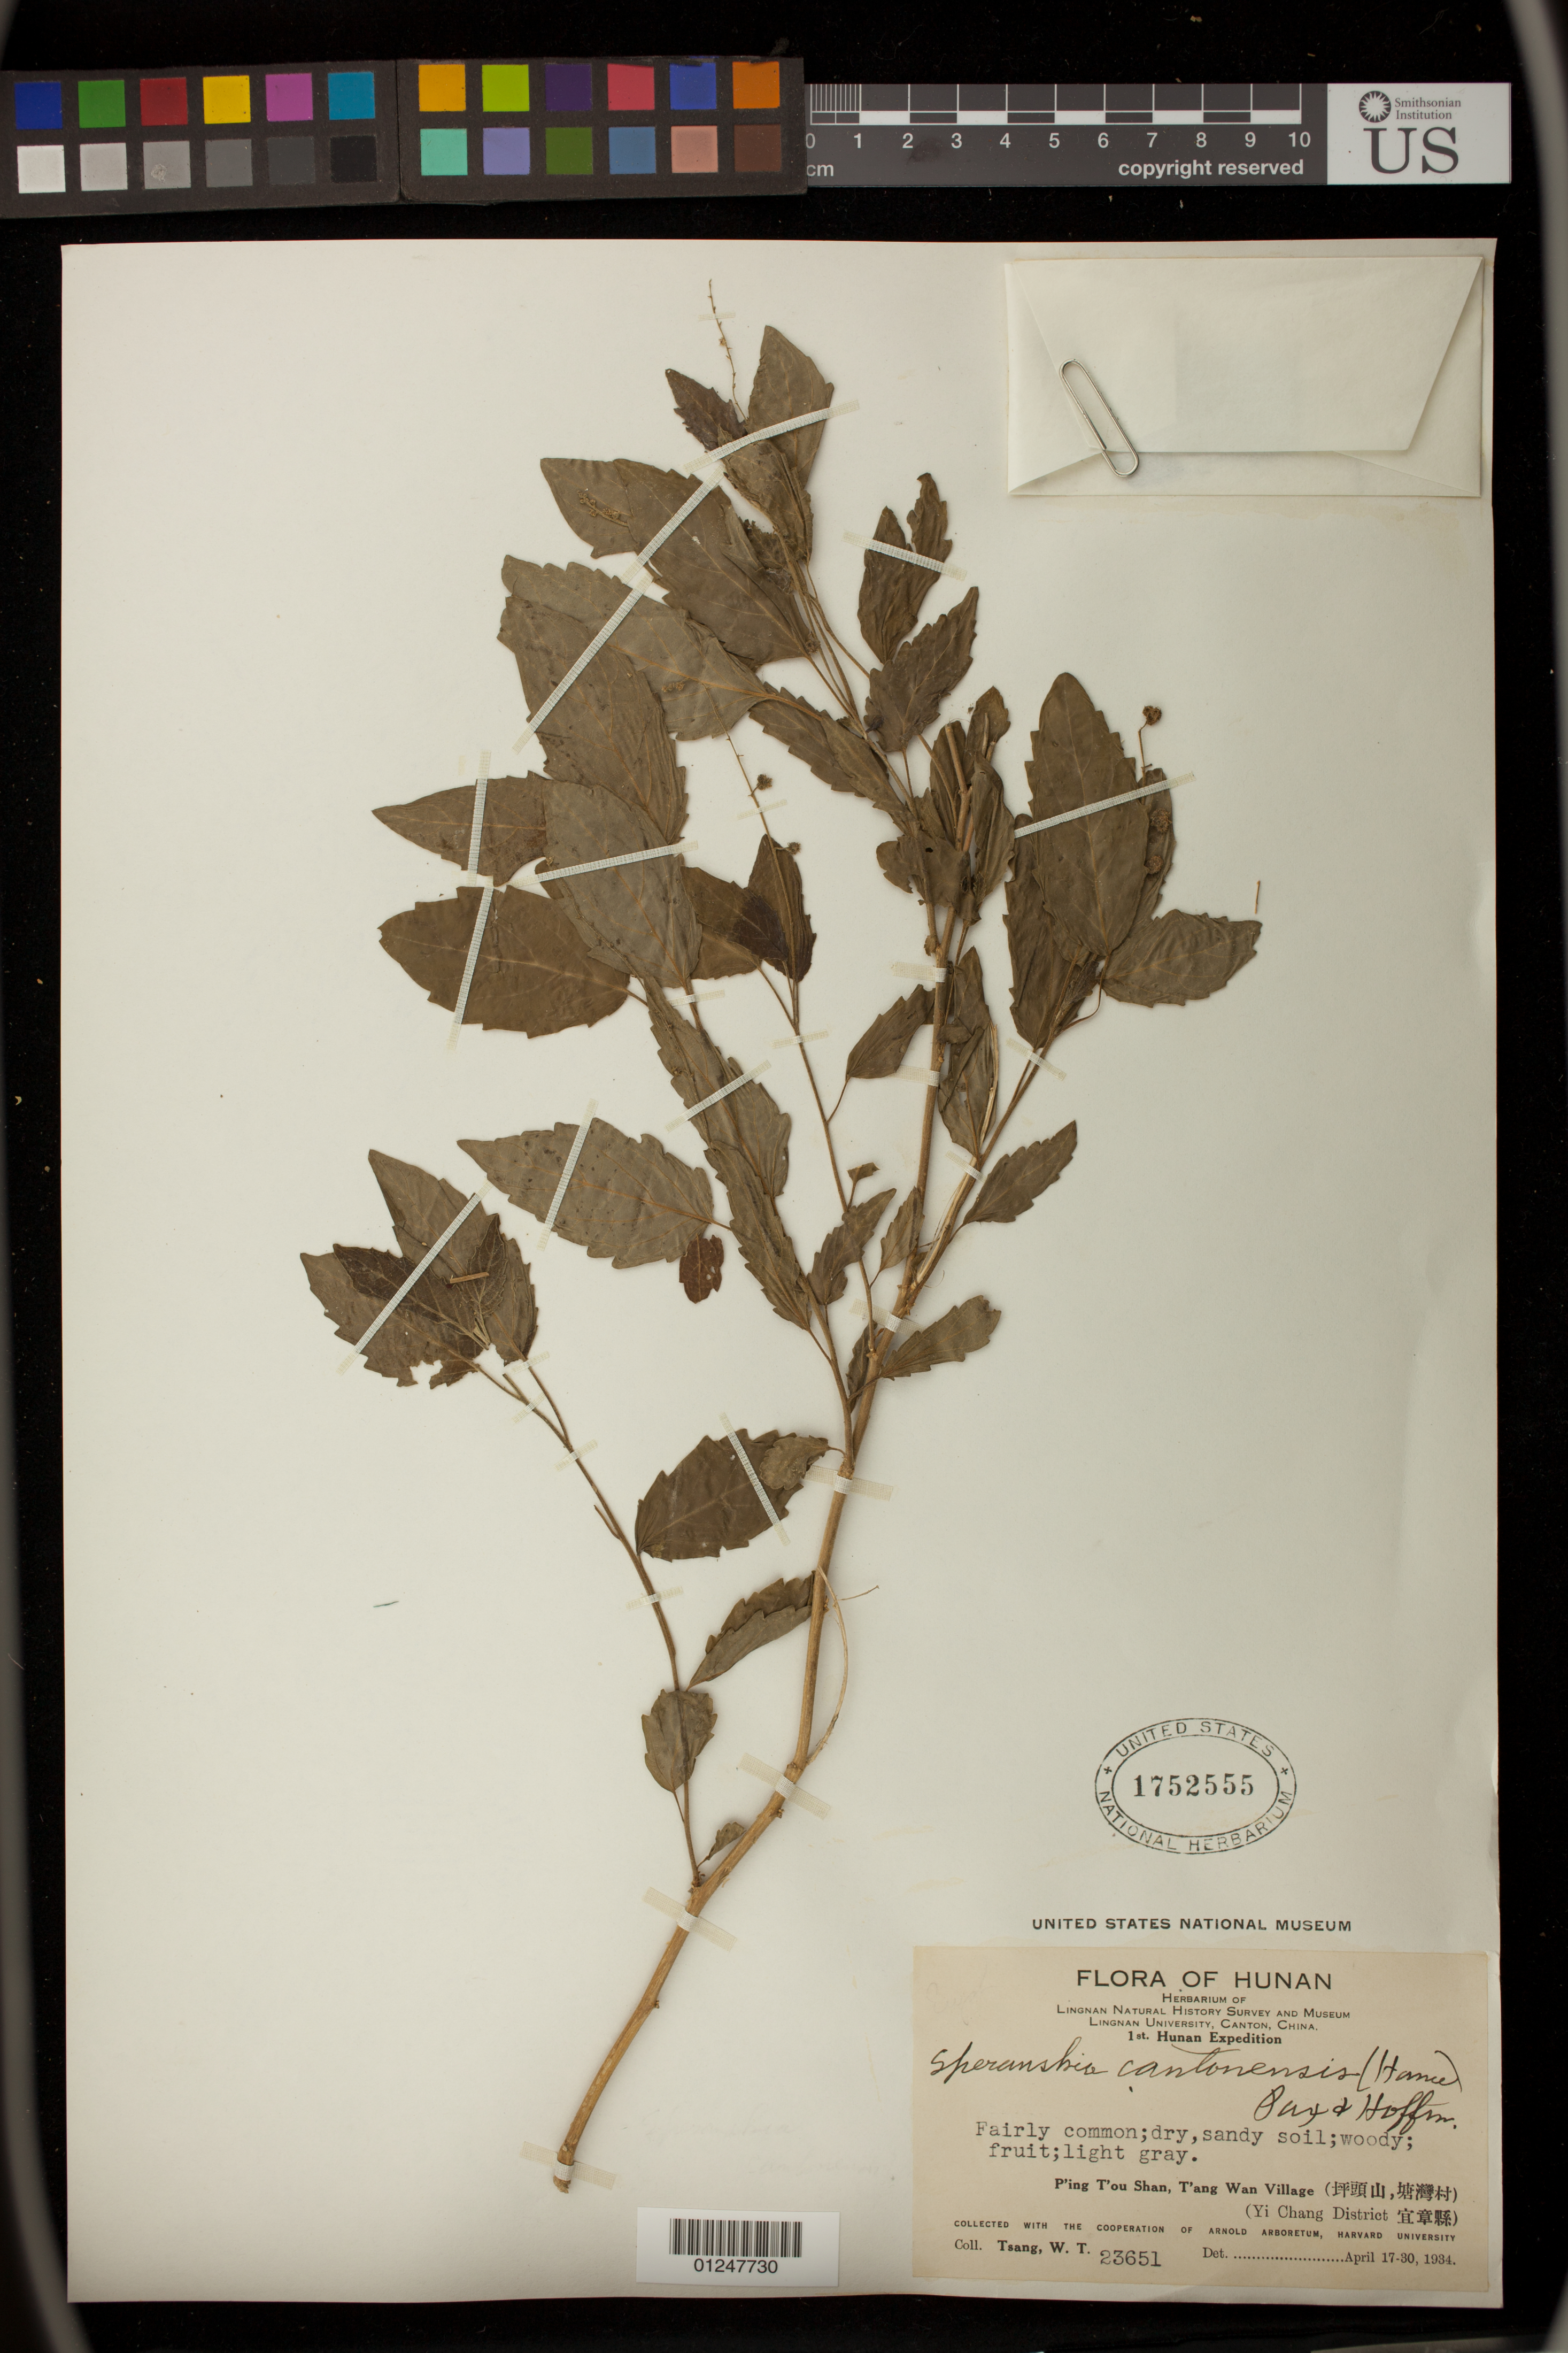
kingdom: Plantae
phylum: Tracheophyta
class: Magnoliopsida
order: Malpighiales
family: Euphorbiaceae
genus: Speranskia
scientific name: Speranskia cantonensis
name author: (Hance) Pax & K. Hoffm.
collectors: W. T. Tsang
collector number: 23651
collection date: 1934-04-17/1934-04-30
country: China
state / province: Zhejiang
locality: P'ing T'ou Shan, T'ang Wan Village (Yi Chang District)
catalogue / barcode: US 1752555